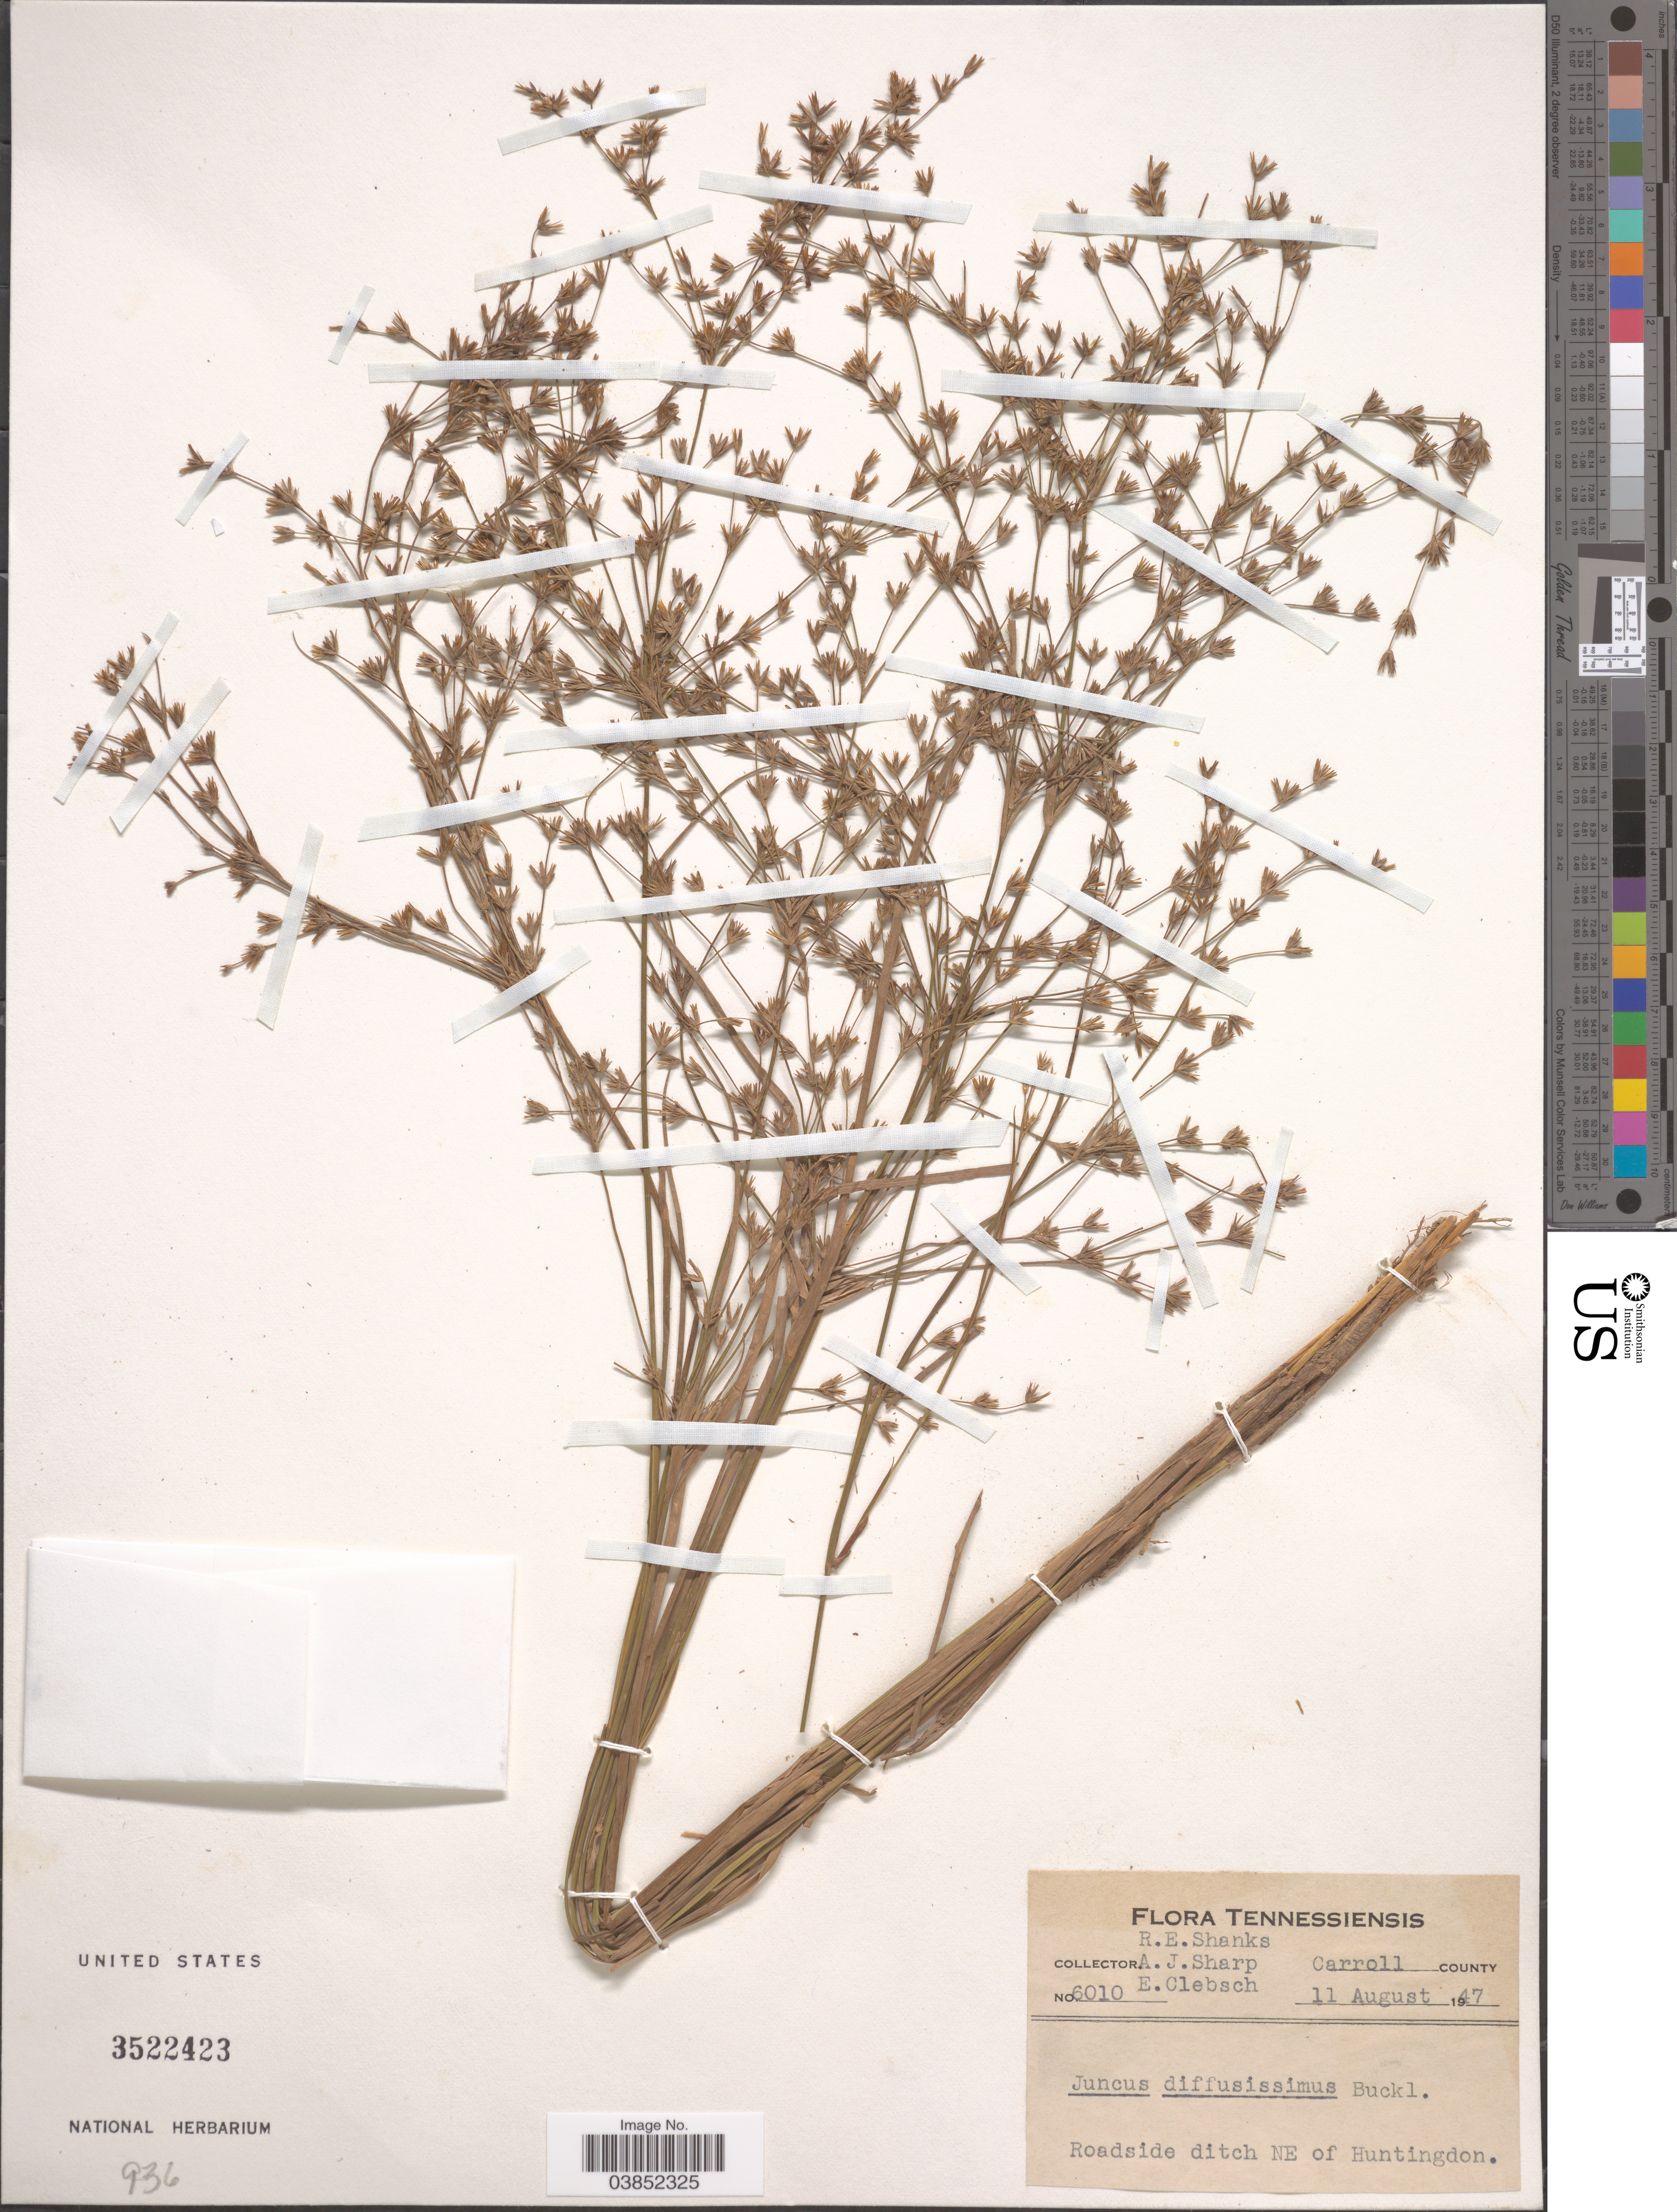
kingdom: Plantae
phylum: Tracheophyta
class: Liliopsida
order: Poales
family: Juncaceae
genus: Juncus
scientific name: Juncus diffusissimus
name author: Buckley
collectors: R. Shanks, A. J. Sharp & E. Clebsch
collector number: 6010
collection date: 1947-08-11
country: United States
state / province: Tennessee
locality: Carroll county. Roadside ditch NE of Huntingdon.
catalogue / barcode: US 3522423